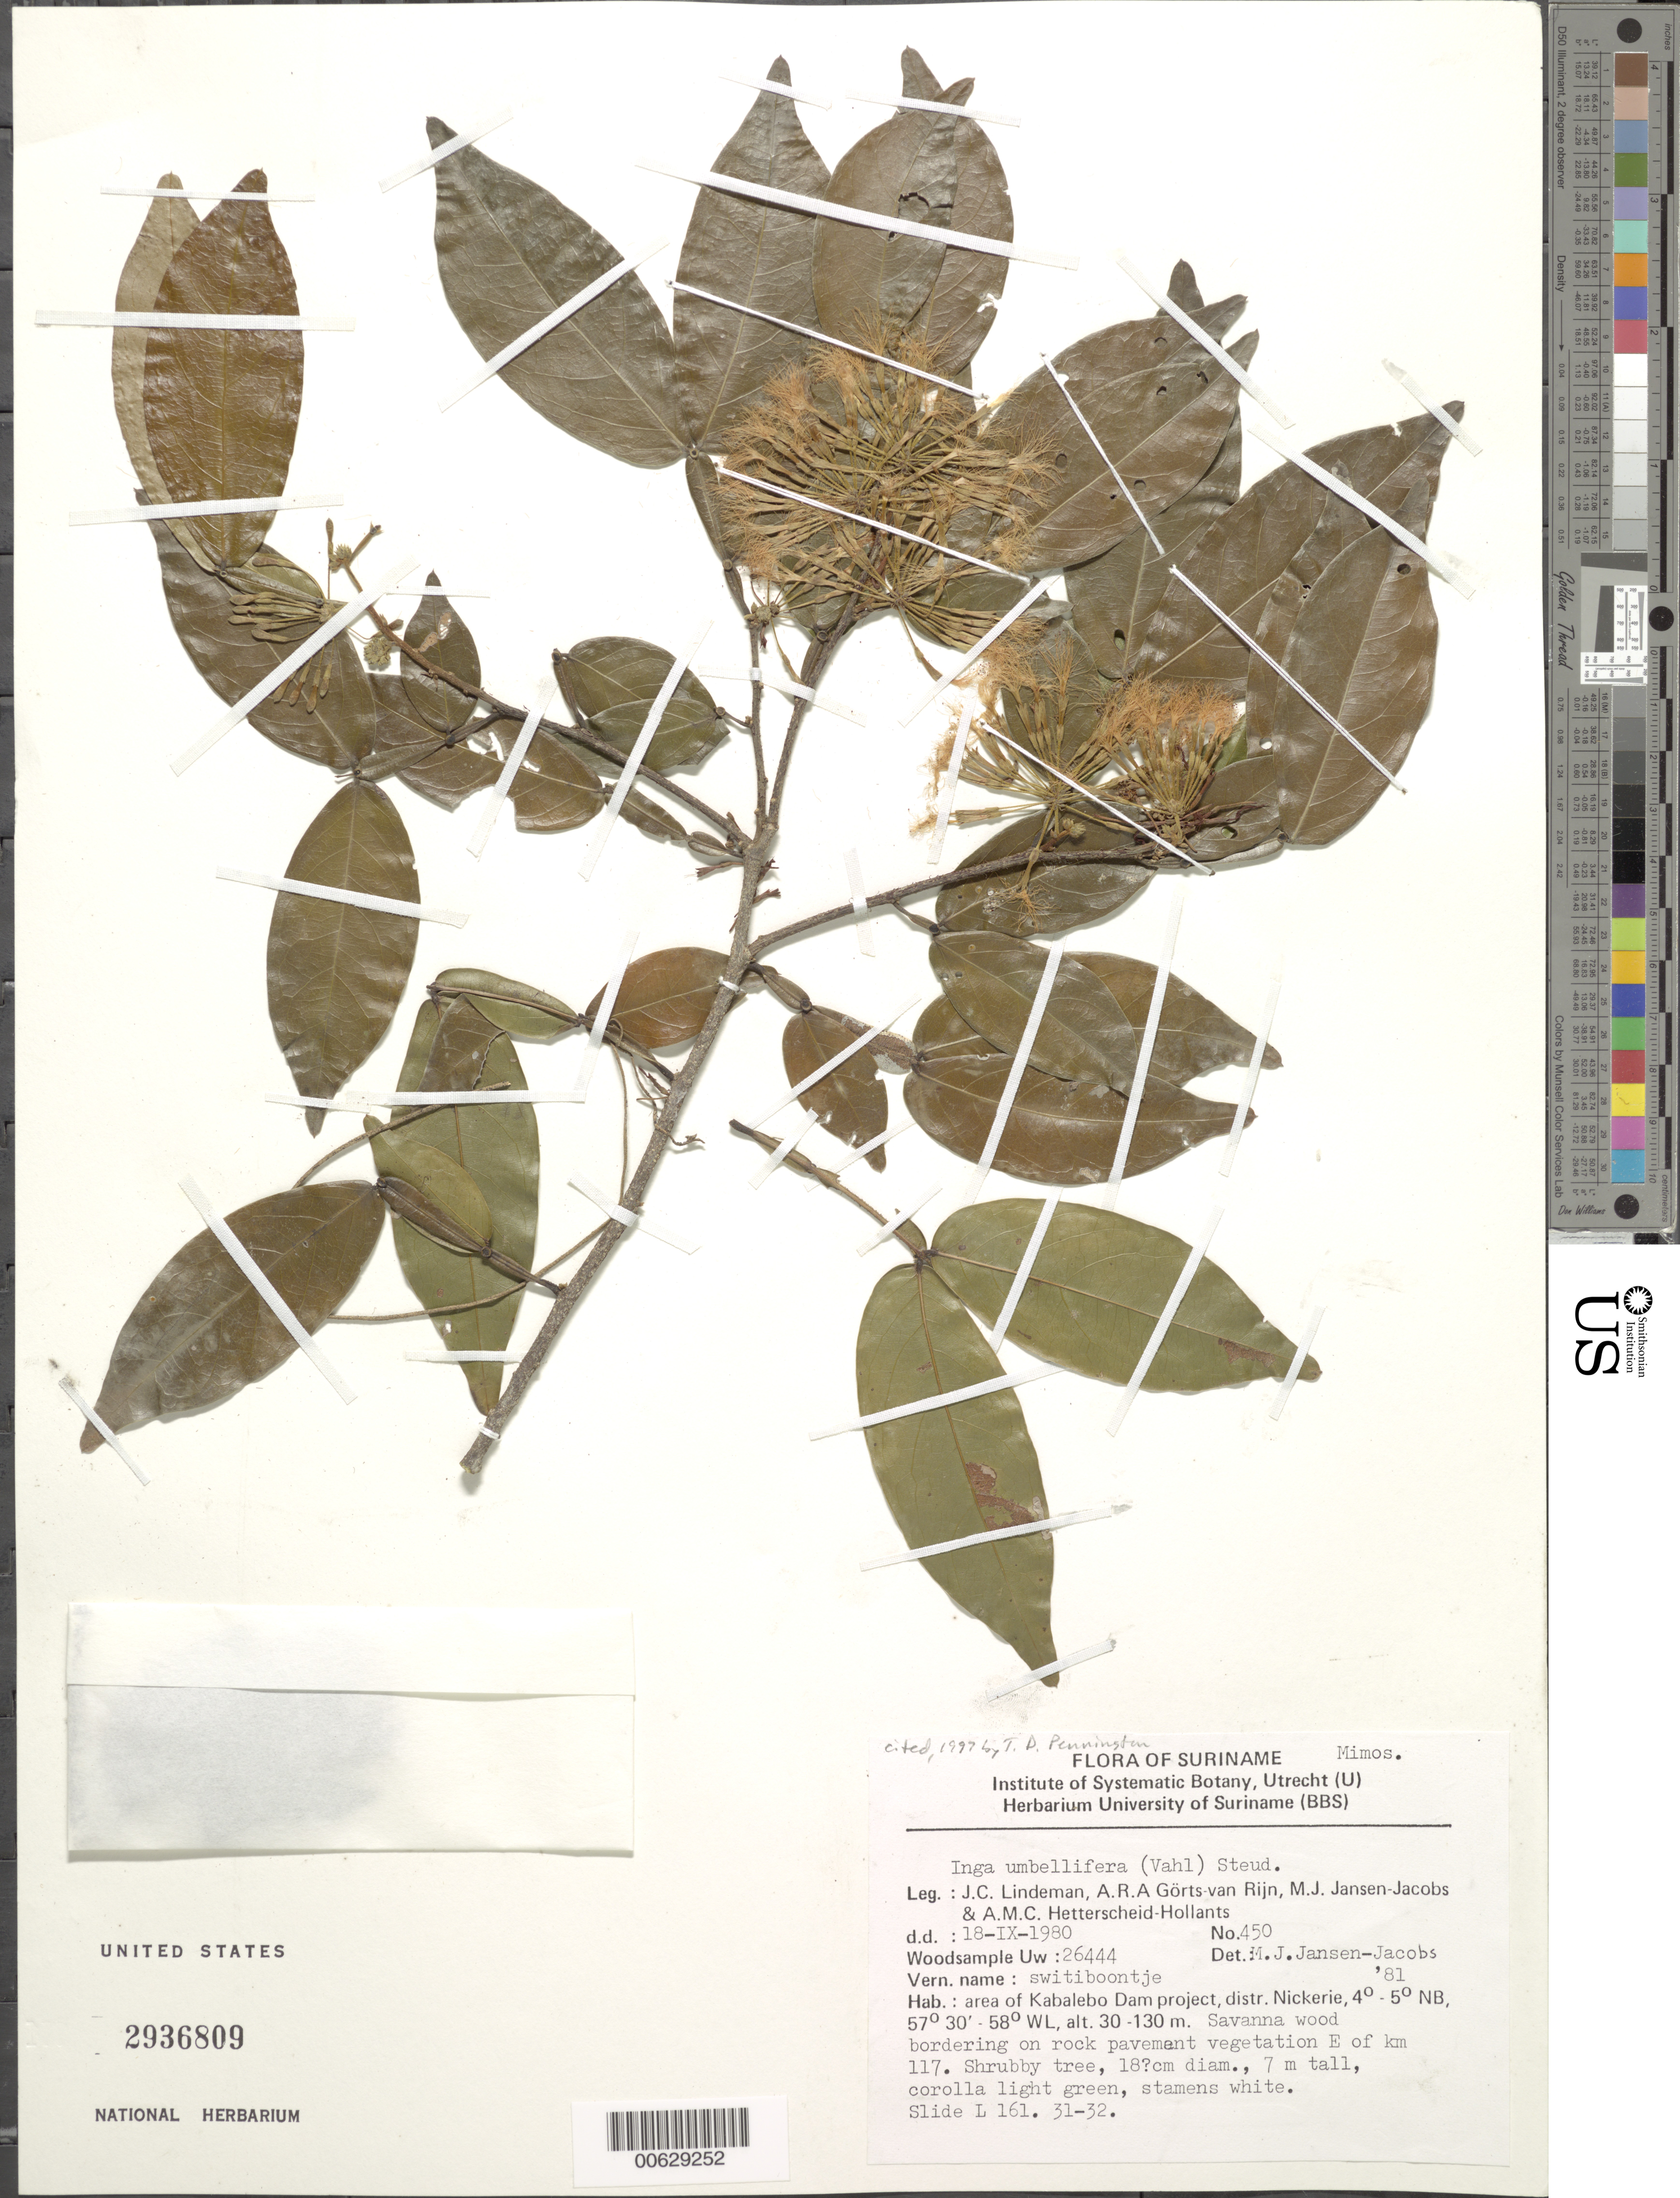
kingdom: Plantae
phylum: Tracheophyta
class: Magnoliopsida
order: Fabales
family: Fabaceae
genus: Inga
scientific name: Inga umbellifera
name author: (Vahl) Steud. ex DC.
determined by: Pennington, T. D., (K)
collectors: J. C. Lindeman, A. .R. A. Görts-van Rijn, M. J. Jansen-Jacobs & A. Hetterscheid-Hollants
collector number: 80 450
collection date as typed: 18-Sep-80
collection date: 1980-09-18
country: Suriname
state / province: Nickerie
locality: Kabalebo Dam project area, E of km 117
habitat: Savanna wood bordering on rock pavement vegetation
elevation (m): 30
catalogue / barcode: US 2936809